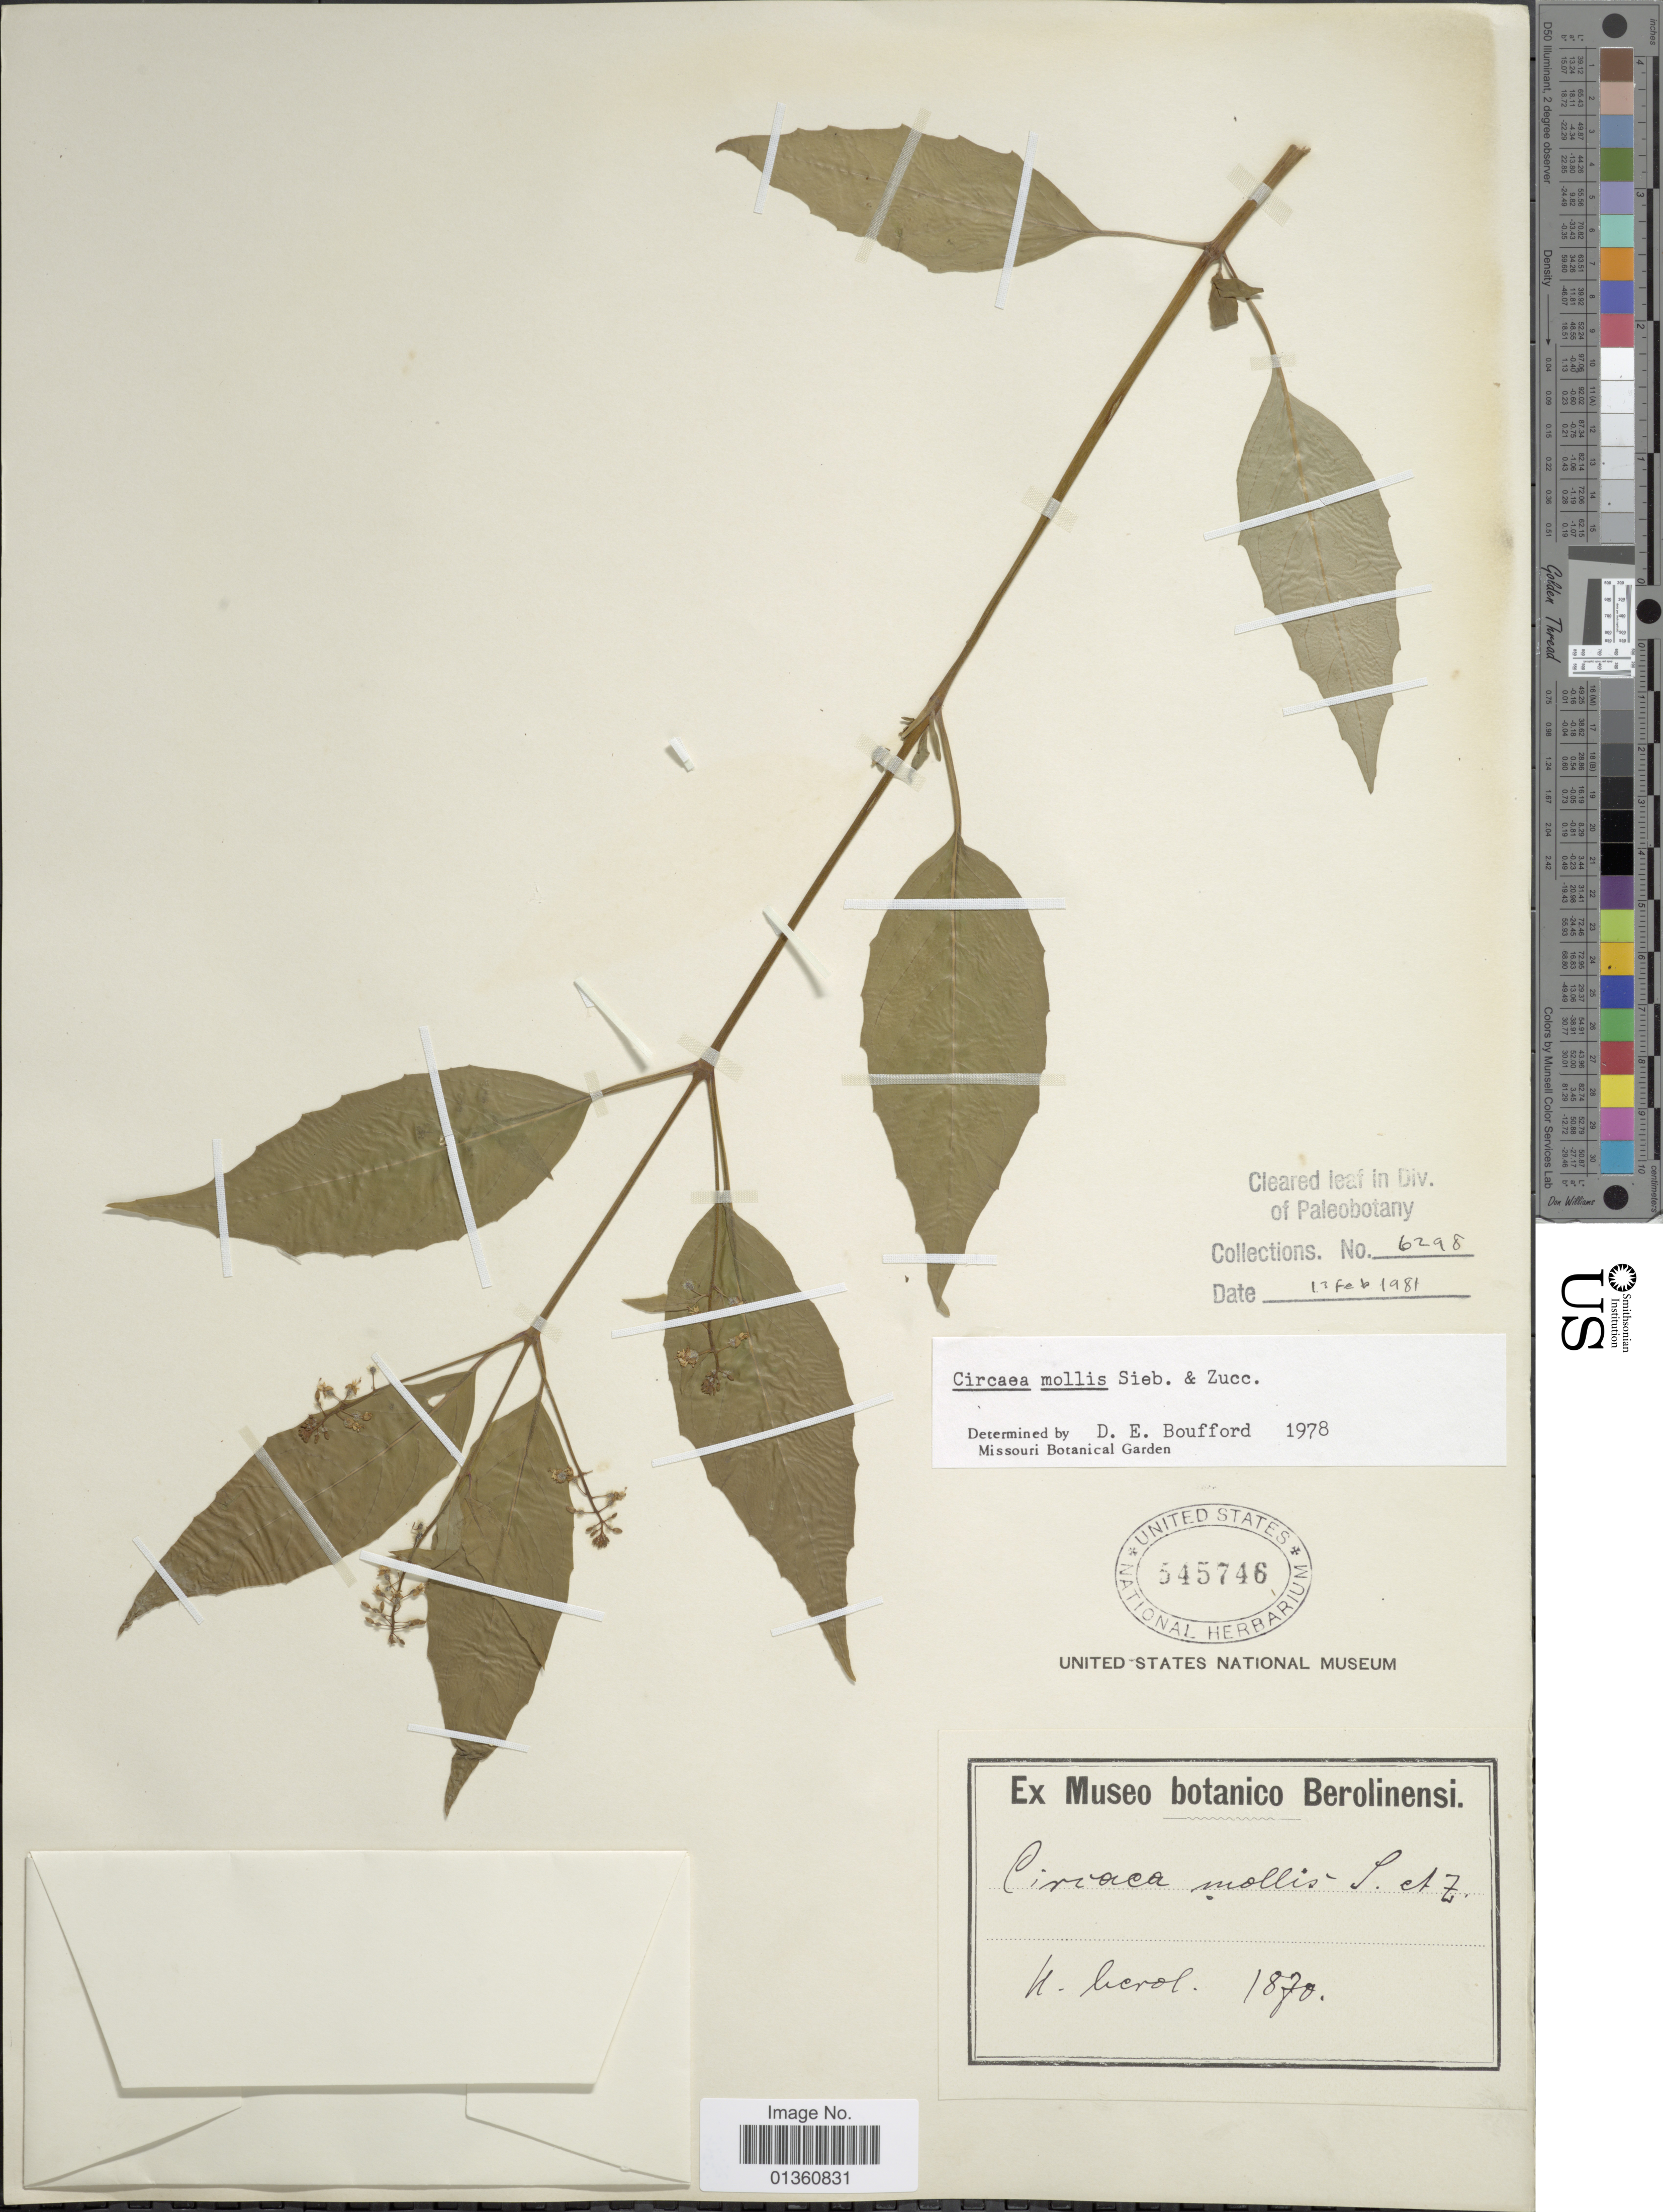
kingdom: Plantae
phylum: Tracheophyta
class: Magnoliopsida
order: Myrtales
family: Onagraceae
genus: Circaea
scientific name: Circaea mollis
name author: Siebold & Zucc.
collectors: Hort. Berol.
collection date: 1870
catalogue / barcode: US 545746